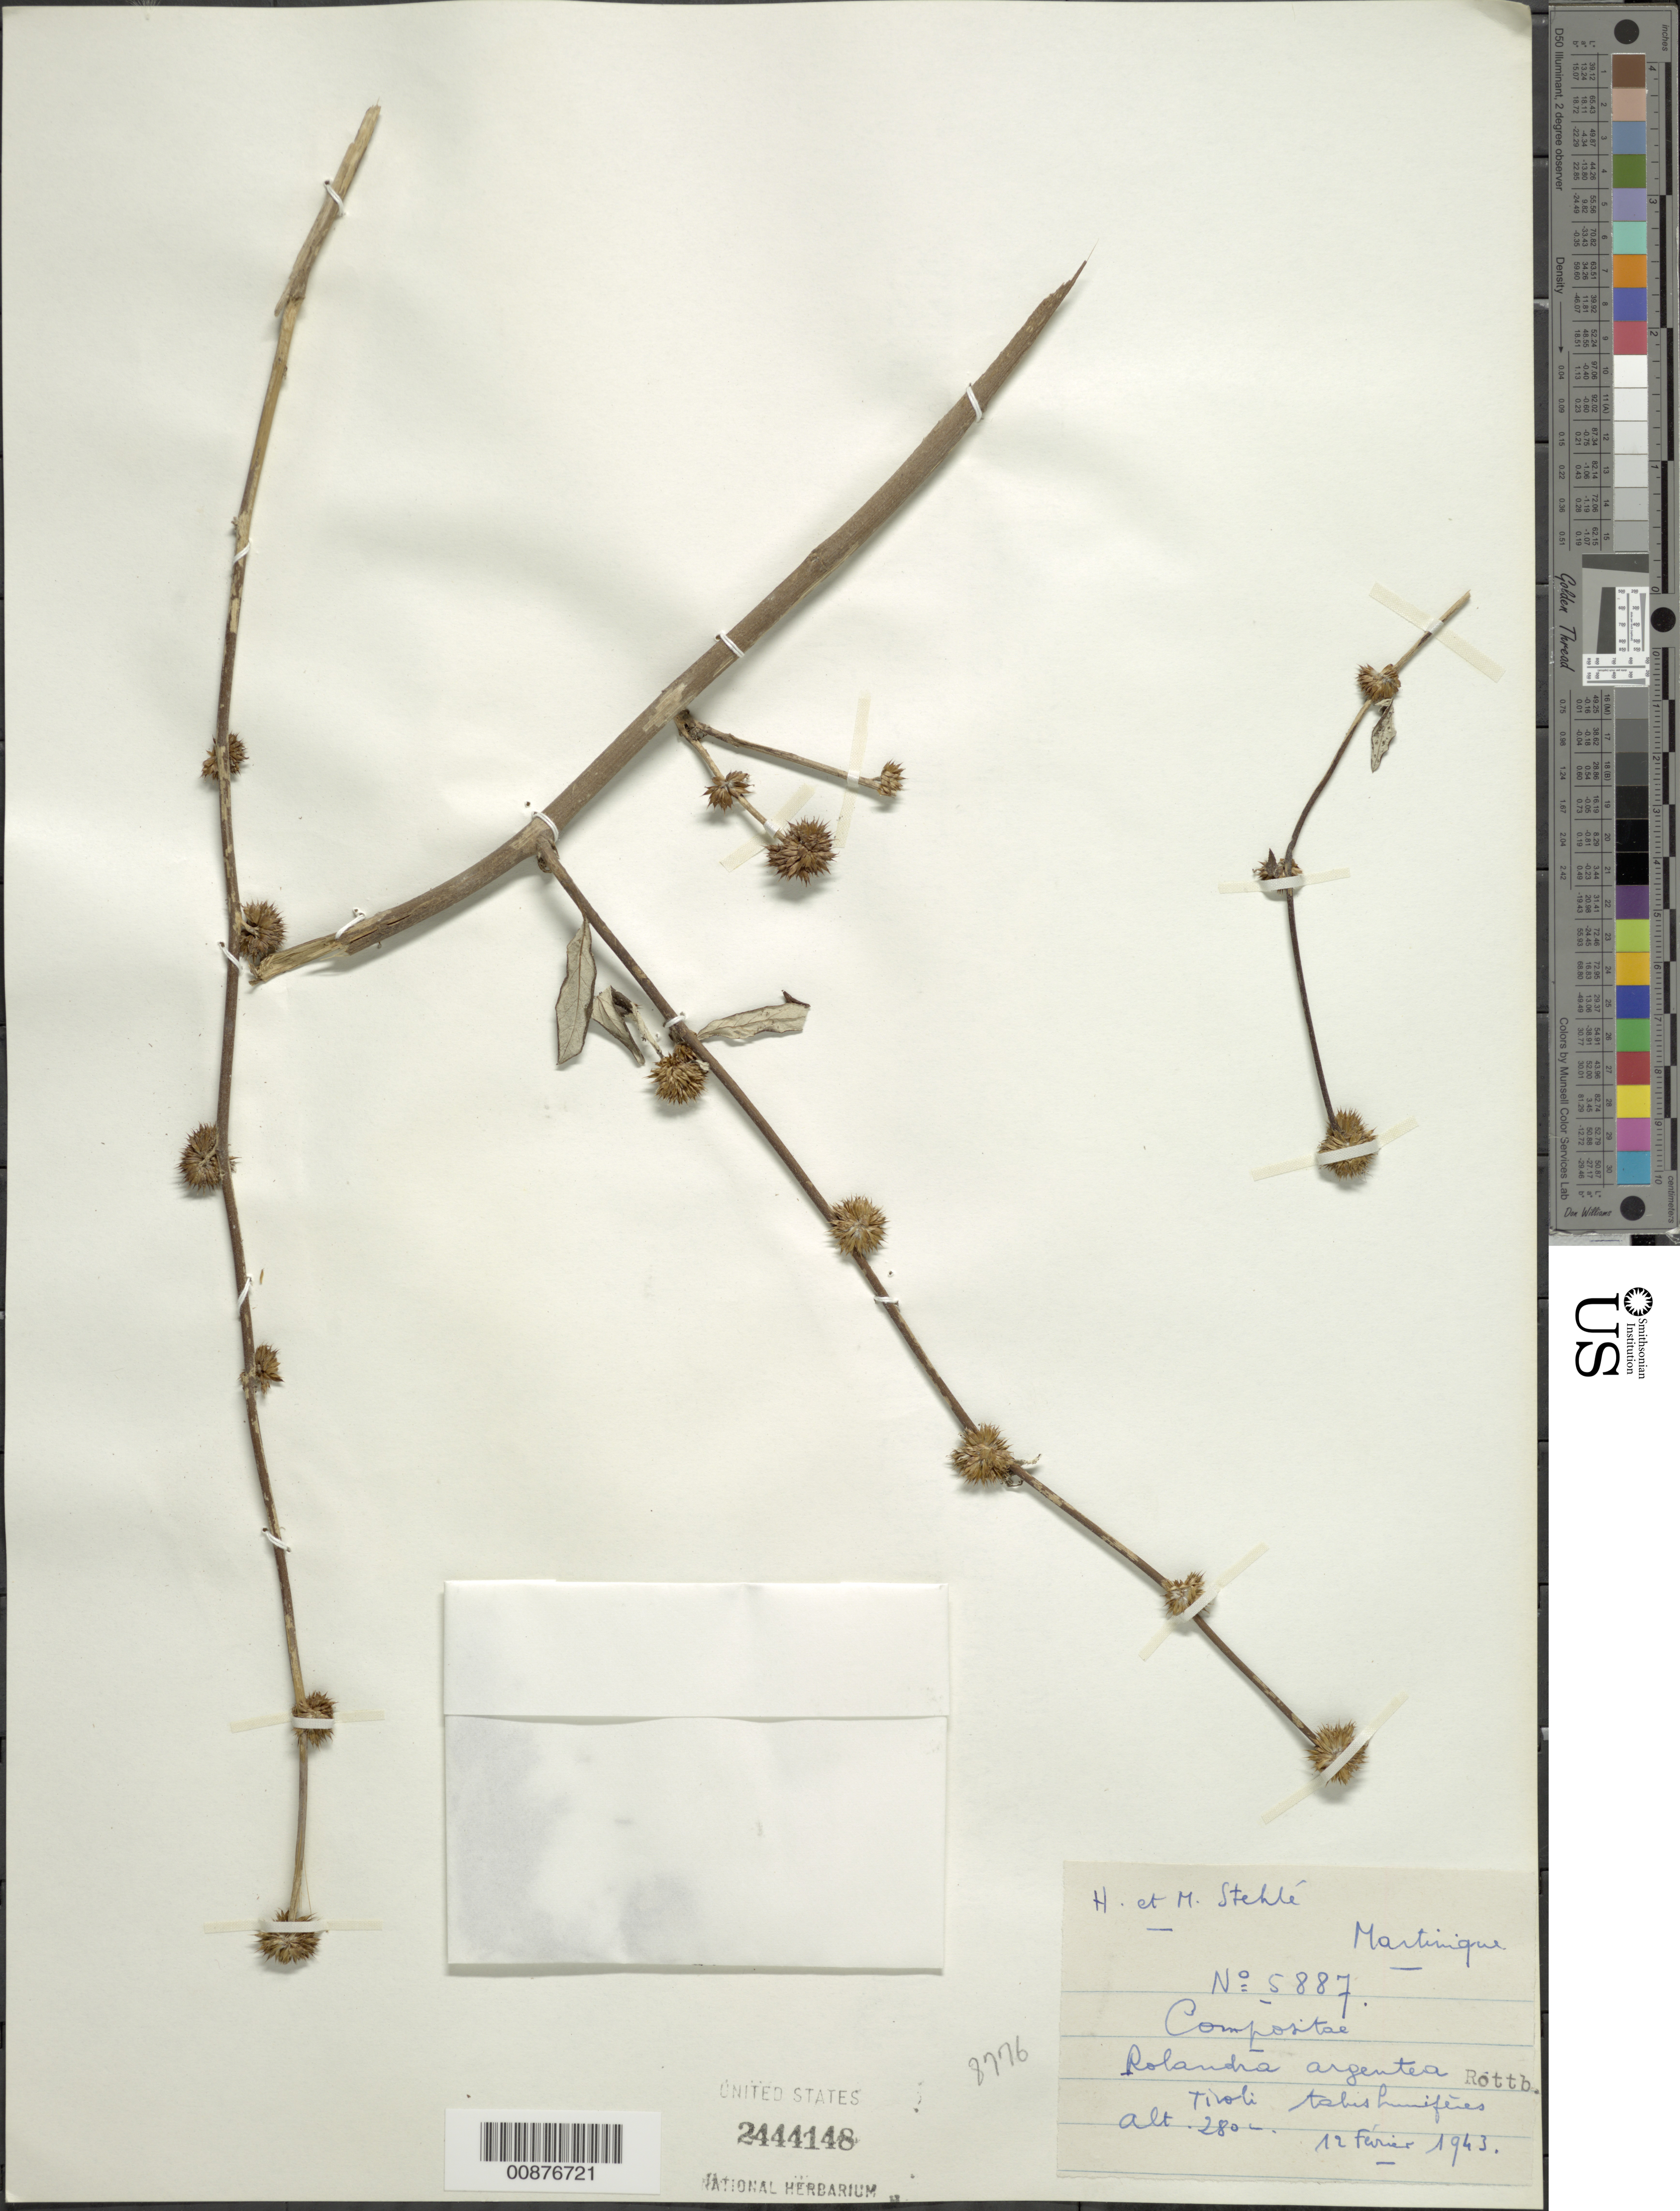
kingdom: Plantae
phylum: Tracheophyta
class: Magnoliopsida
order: Asterales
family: Asteraceae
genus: Rolandra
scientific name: Rolandra fruticosa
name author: (L.) Kuntze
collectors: H. Stehlé & M. Stehlé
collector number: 5887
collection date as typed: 12 Feb 1943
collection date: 1943-02-12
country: Martinique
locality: Tivoli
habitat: Tabis humidifères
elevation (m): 280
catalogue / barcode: US 2444148